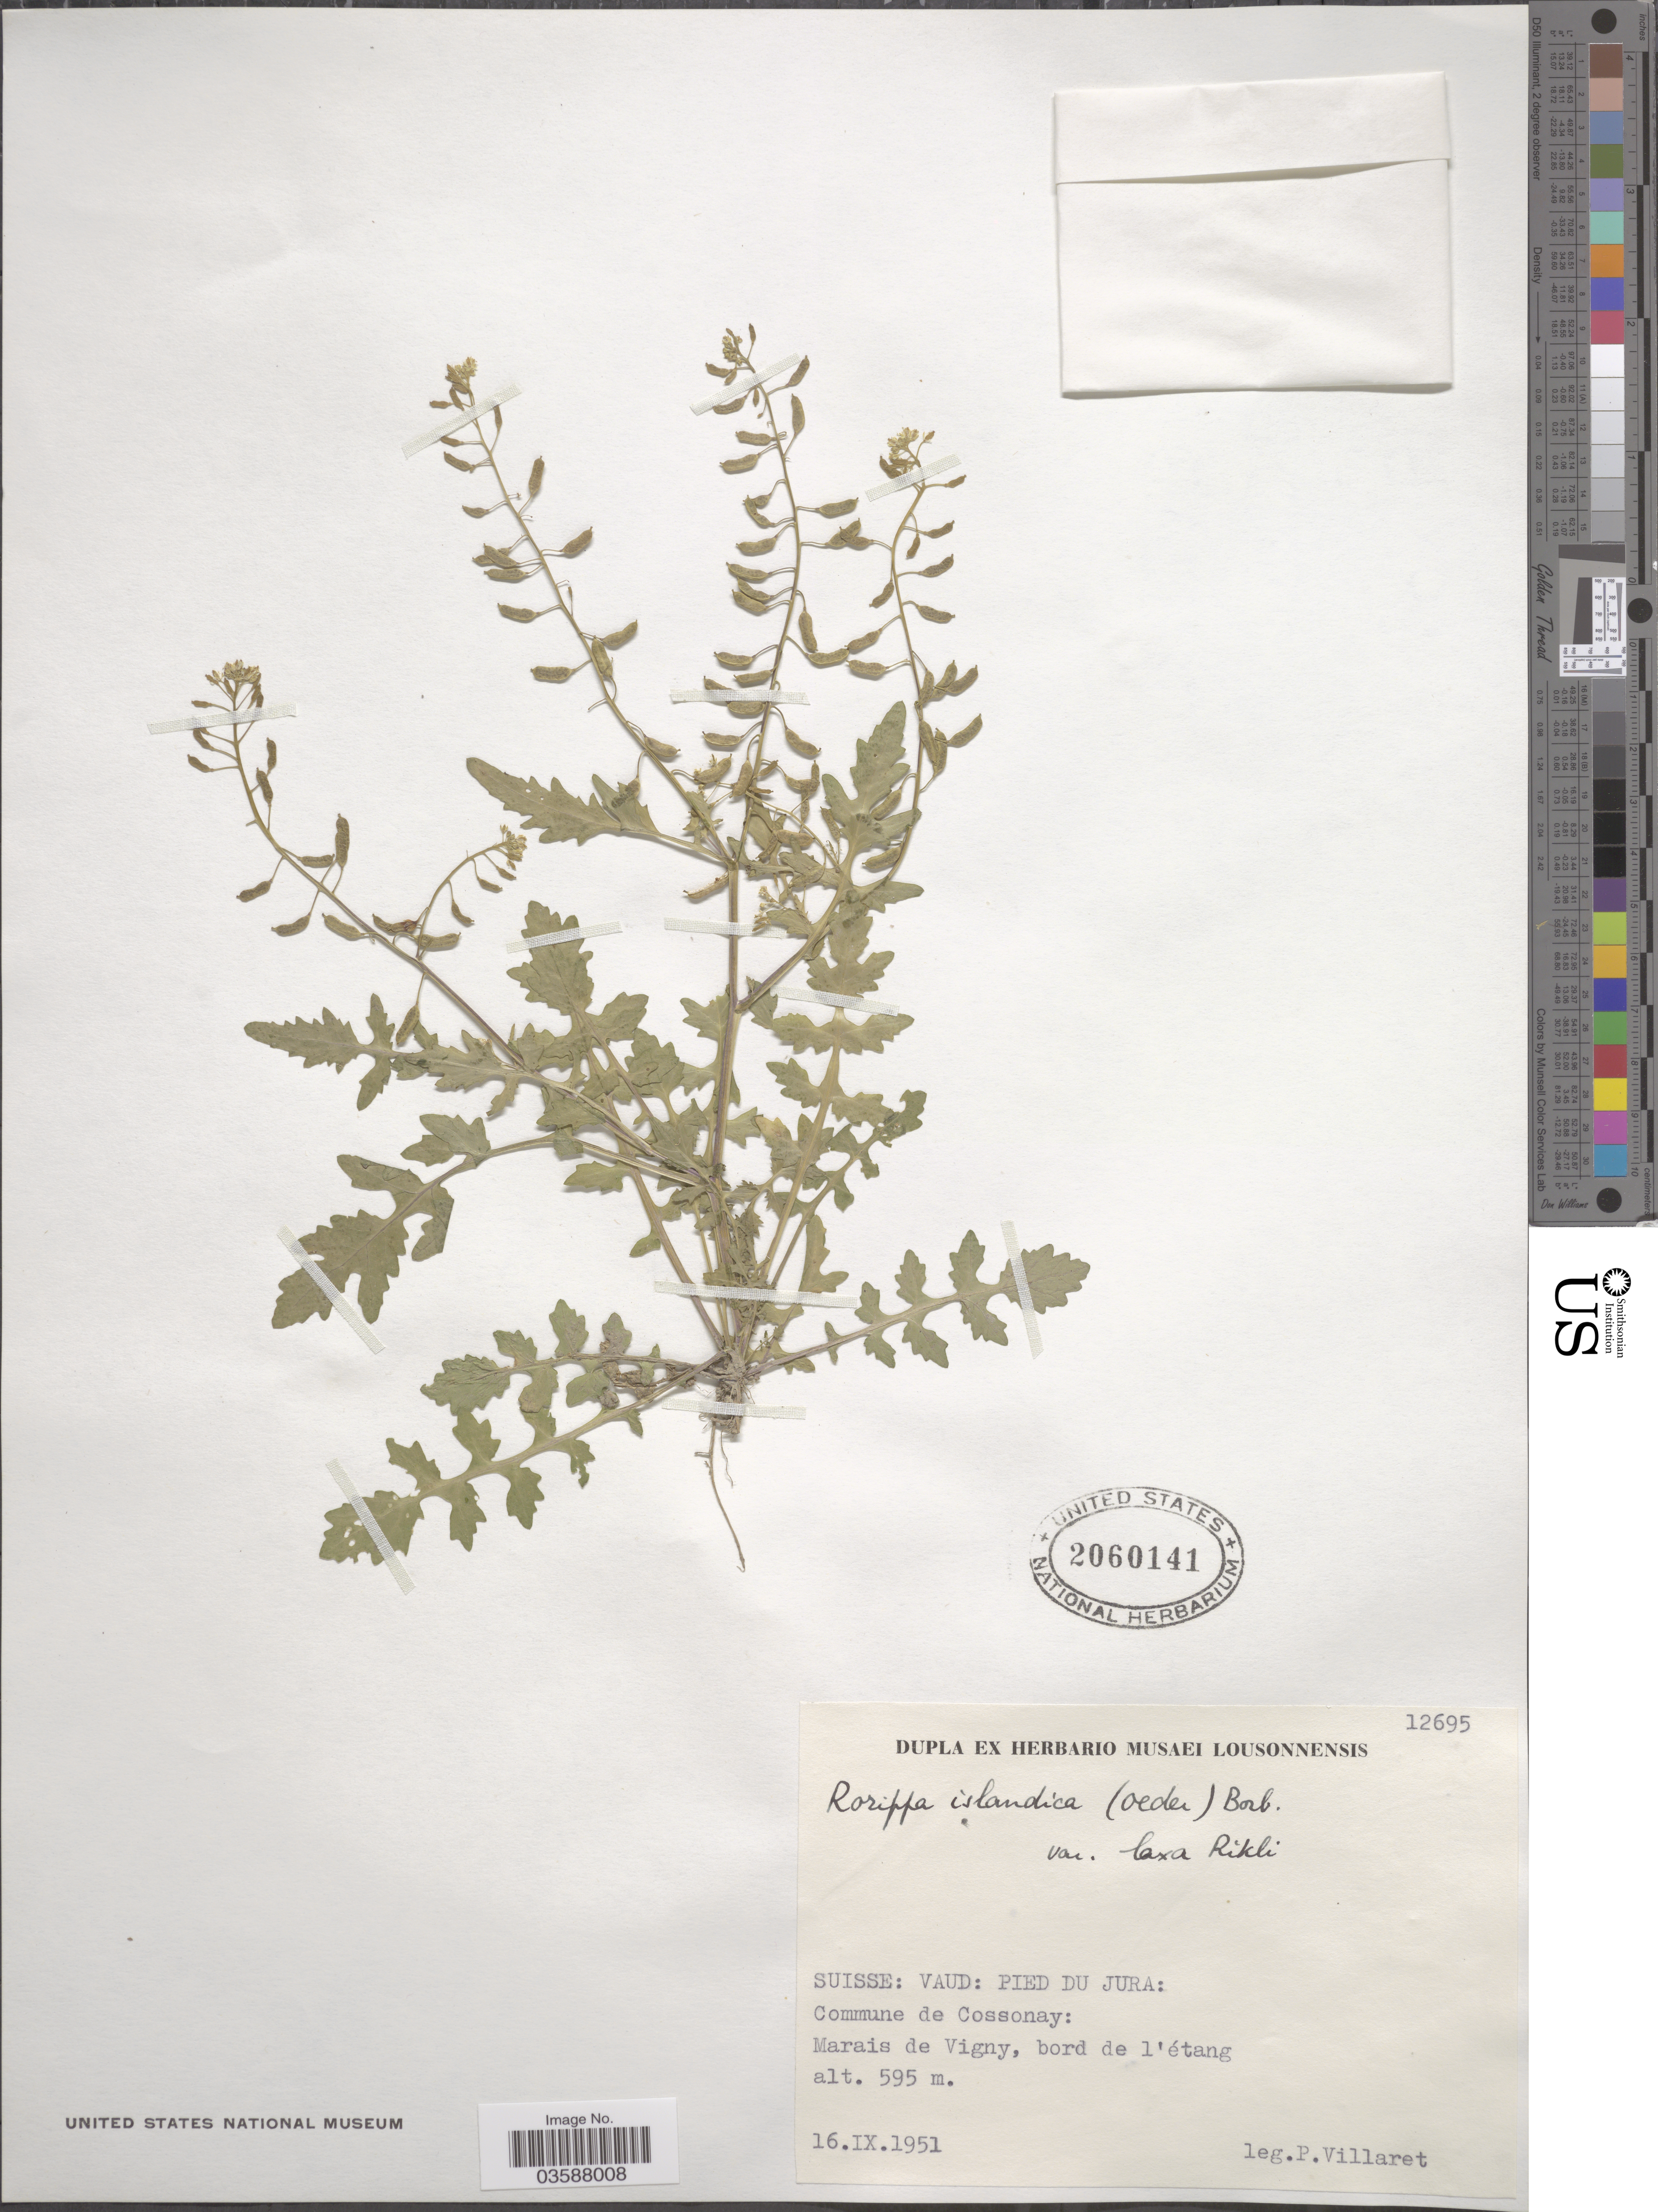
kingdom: Plantae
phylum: Tracheophyta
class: Magnoliopsida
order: Brassicales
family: Brassicaceae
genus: Rorippa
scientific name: Rorippa islandica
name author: (Oeder) Borbás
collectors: P. Villaret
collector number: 12695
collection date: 1951-09-16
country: Switzerland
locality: Vaud: Pied du Jura: Commune de Cossonay: Marais de Vigny, bord de l'étang.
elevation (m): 595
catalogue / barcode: US 2060141